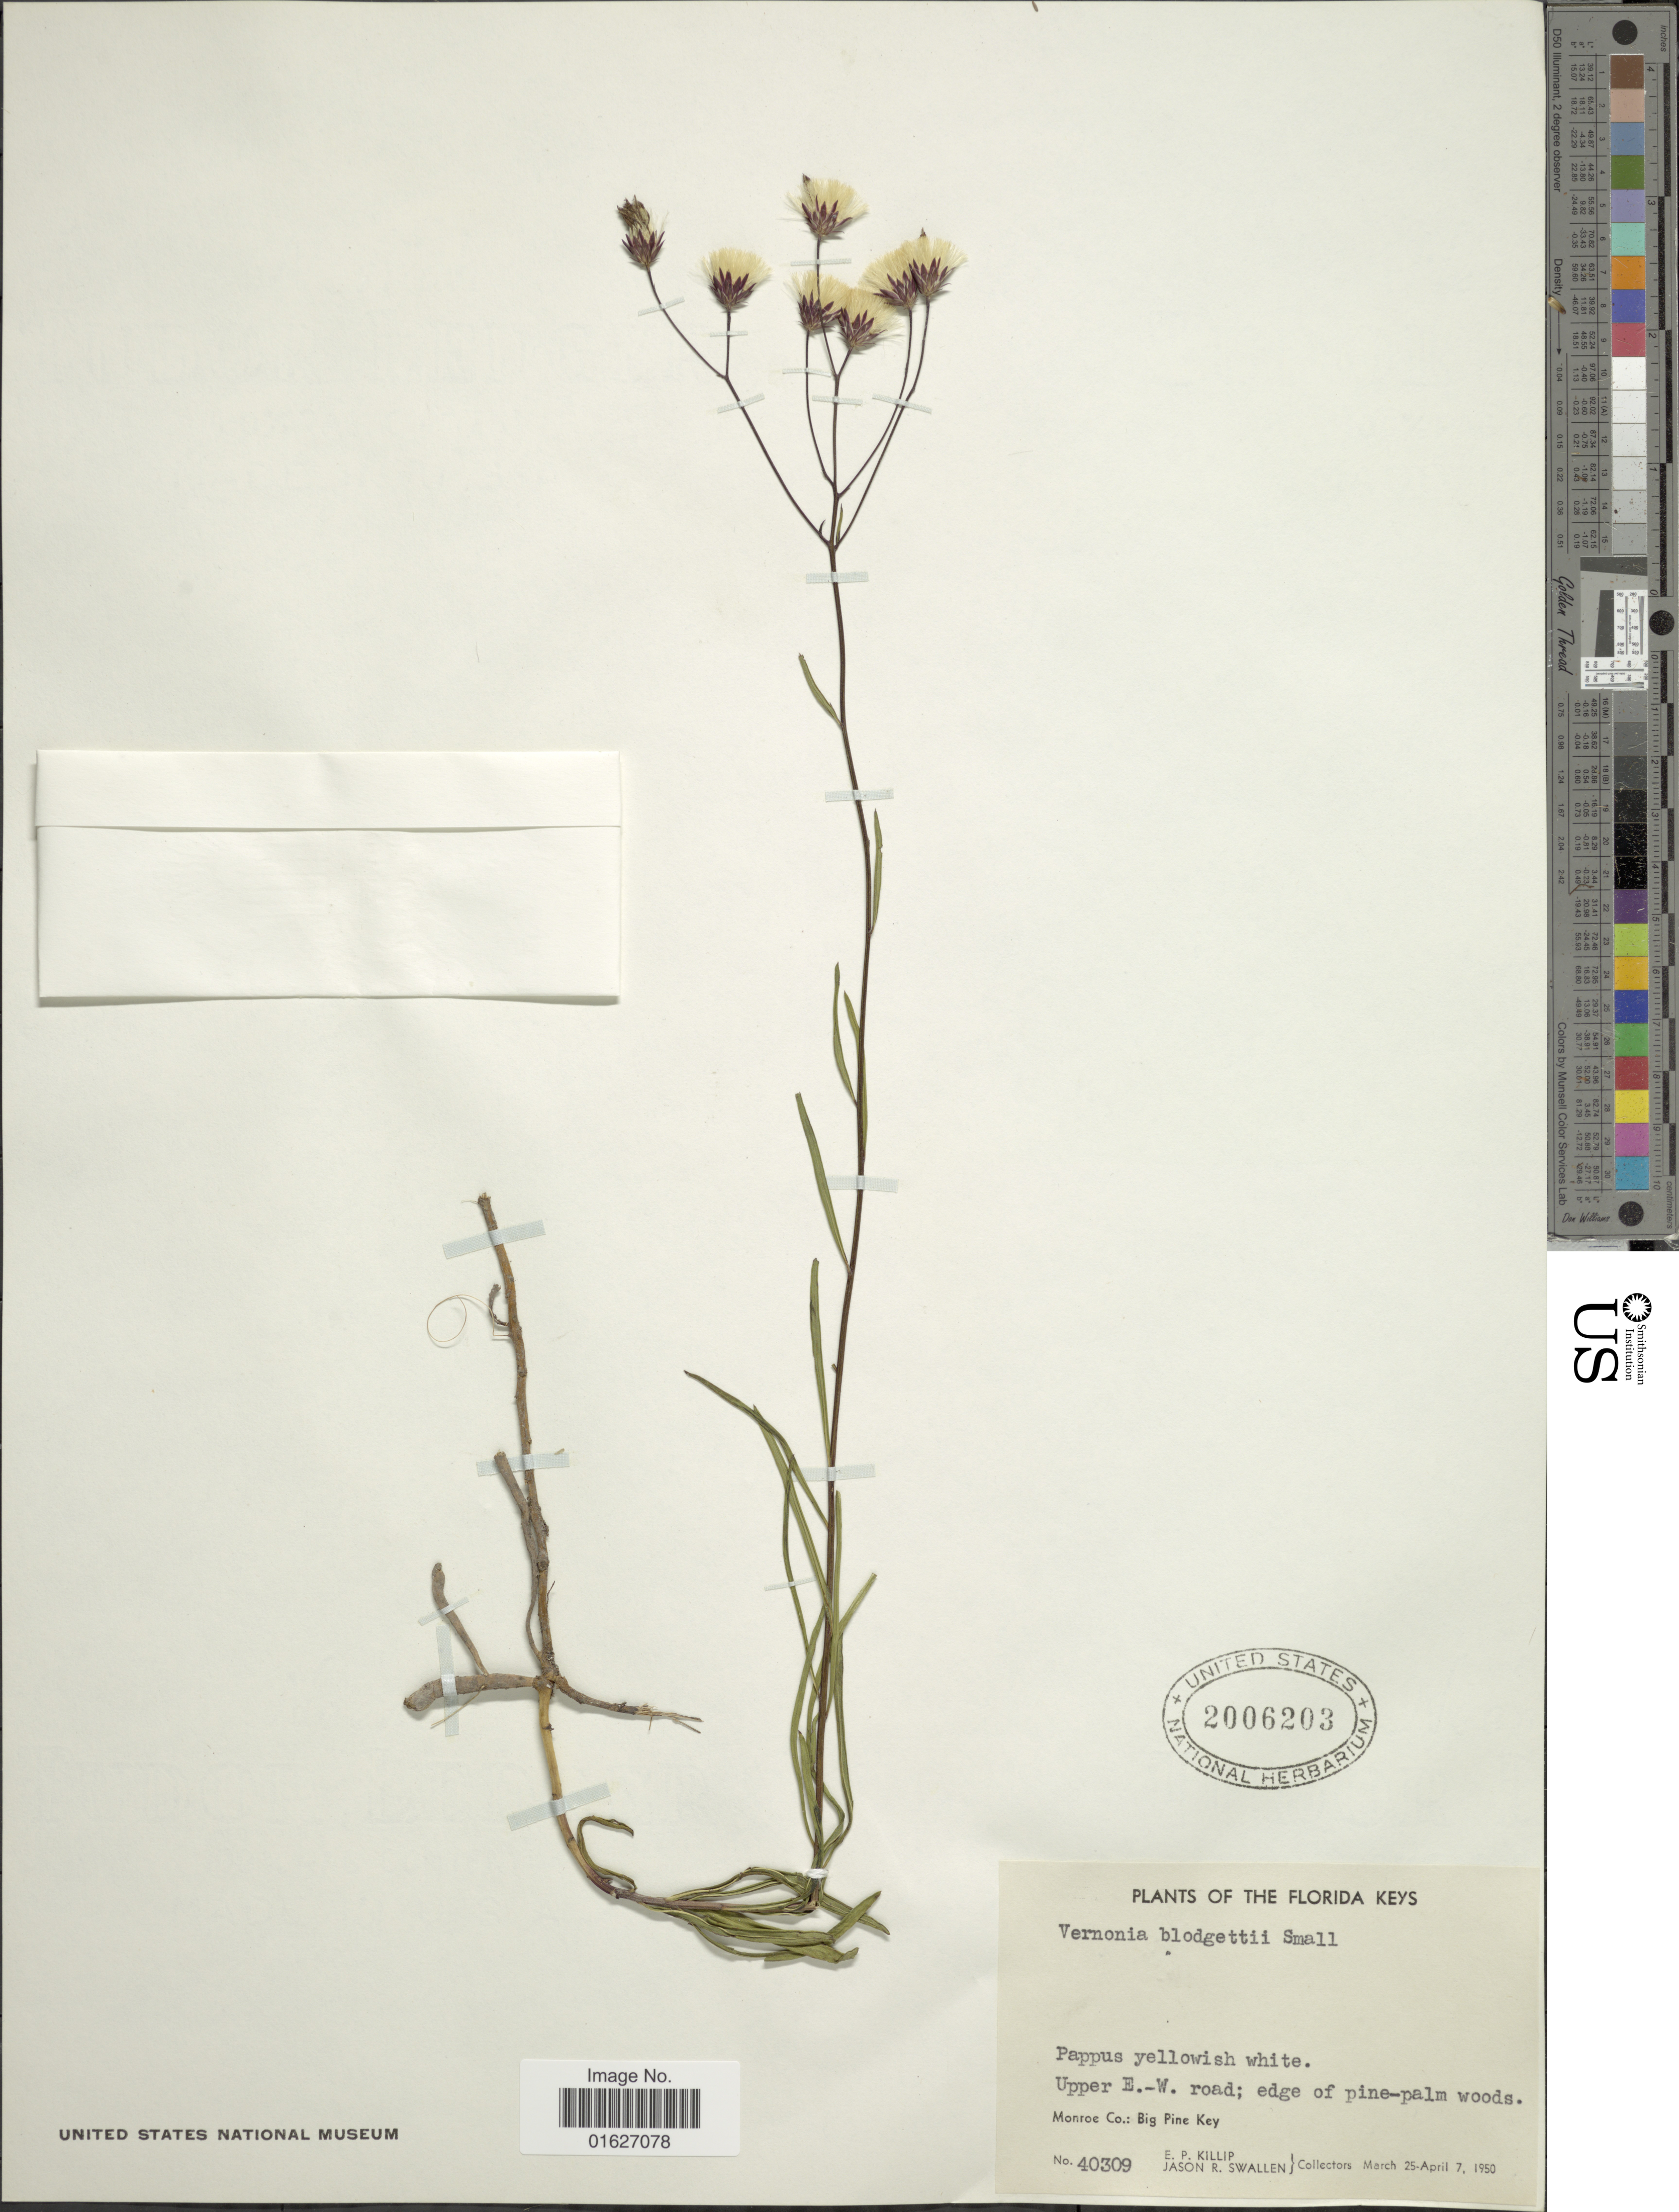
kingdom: Plantae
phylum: Tracheophyta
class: Magnoliopsida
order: Asterales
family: Asteraceae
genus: Vernonia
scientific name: Vernonia blodgettii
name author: Small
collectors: E. P. Killip & J. R. Swallen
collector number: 40309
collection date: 1950-03-25/1950-04-07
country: United States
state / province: Florida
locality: Floriday Keys, upper E.-W. road, Monroe Co,: Big Pine Key.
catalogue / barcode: US 2006203